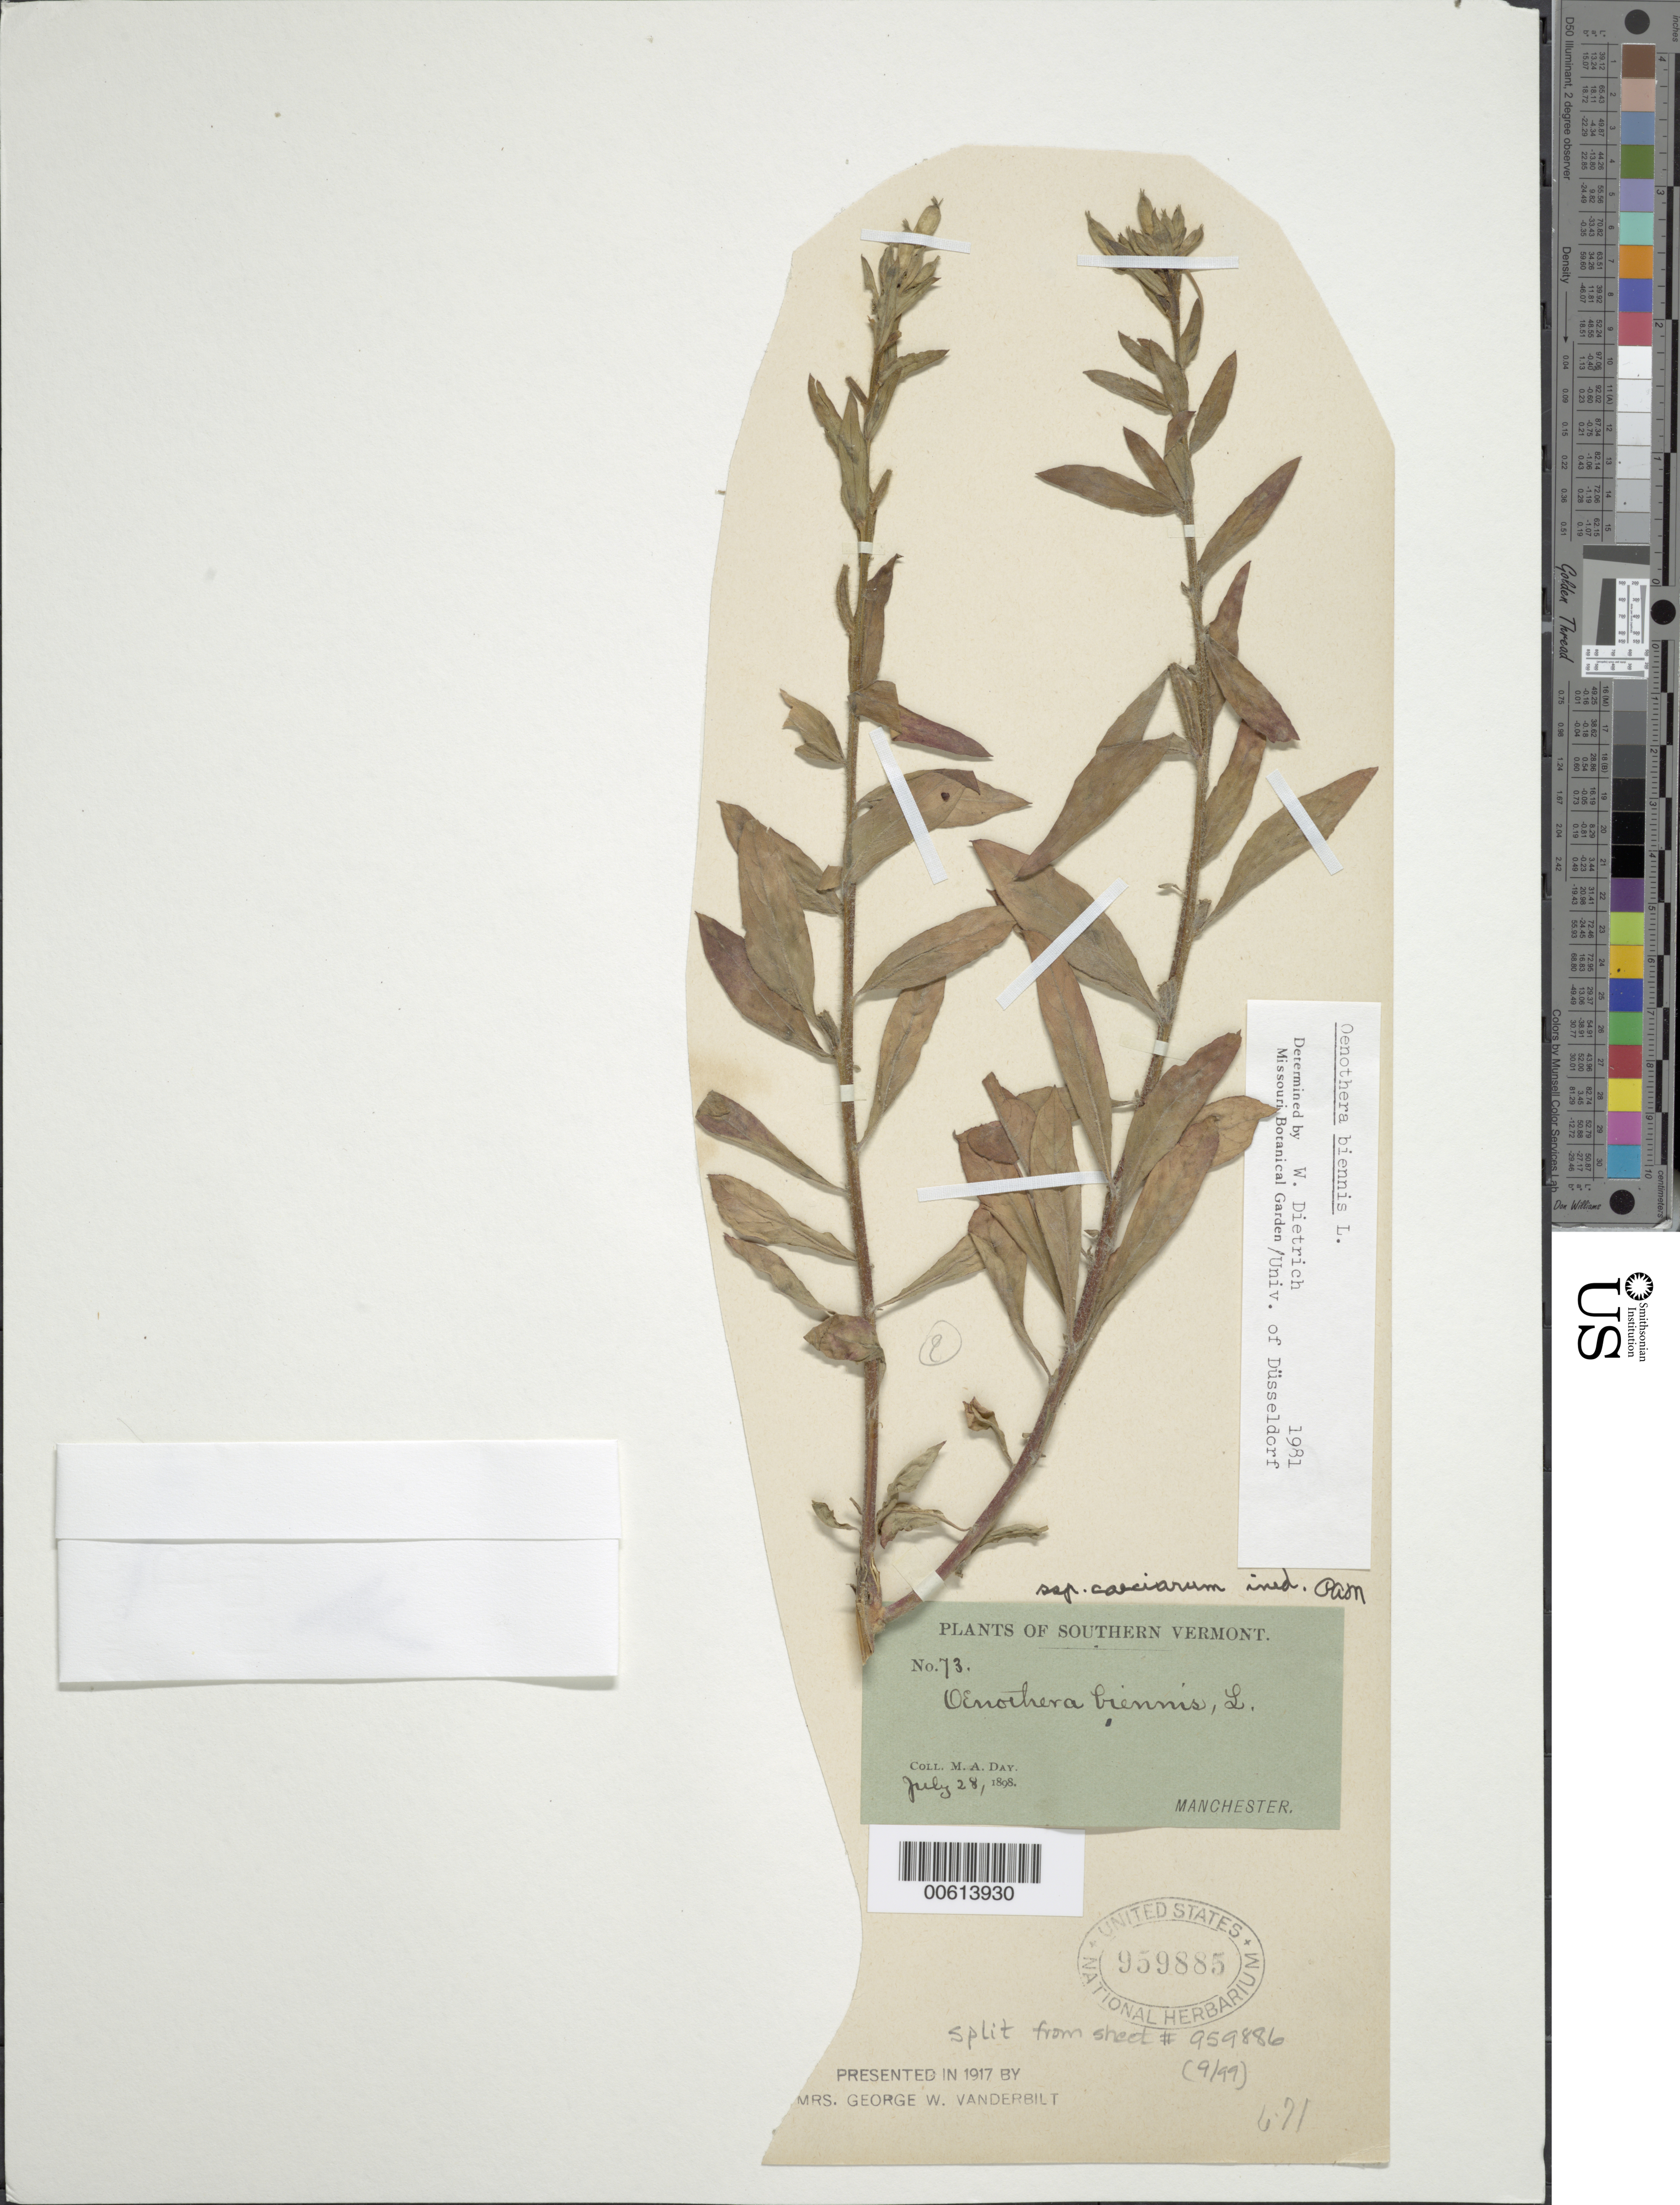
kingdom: Plantae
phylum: Tracheophyta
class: Magnoliopsida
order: Myrtales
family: Onagraceae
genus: Oenothera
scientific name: Oenothera biennis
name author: L.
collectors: M. Day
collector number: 73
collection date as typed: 28 Jul 1898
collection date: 1898-07-28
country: United States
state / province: Vermont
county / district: Bennington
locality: Manchester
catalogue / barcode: US 959885